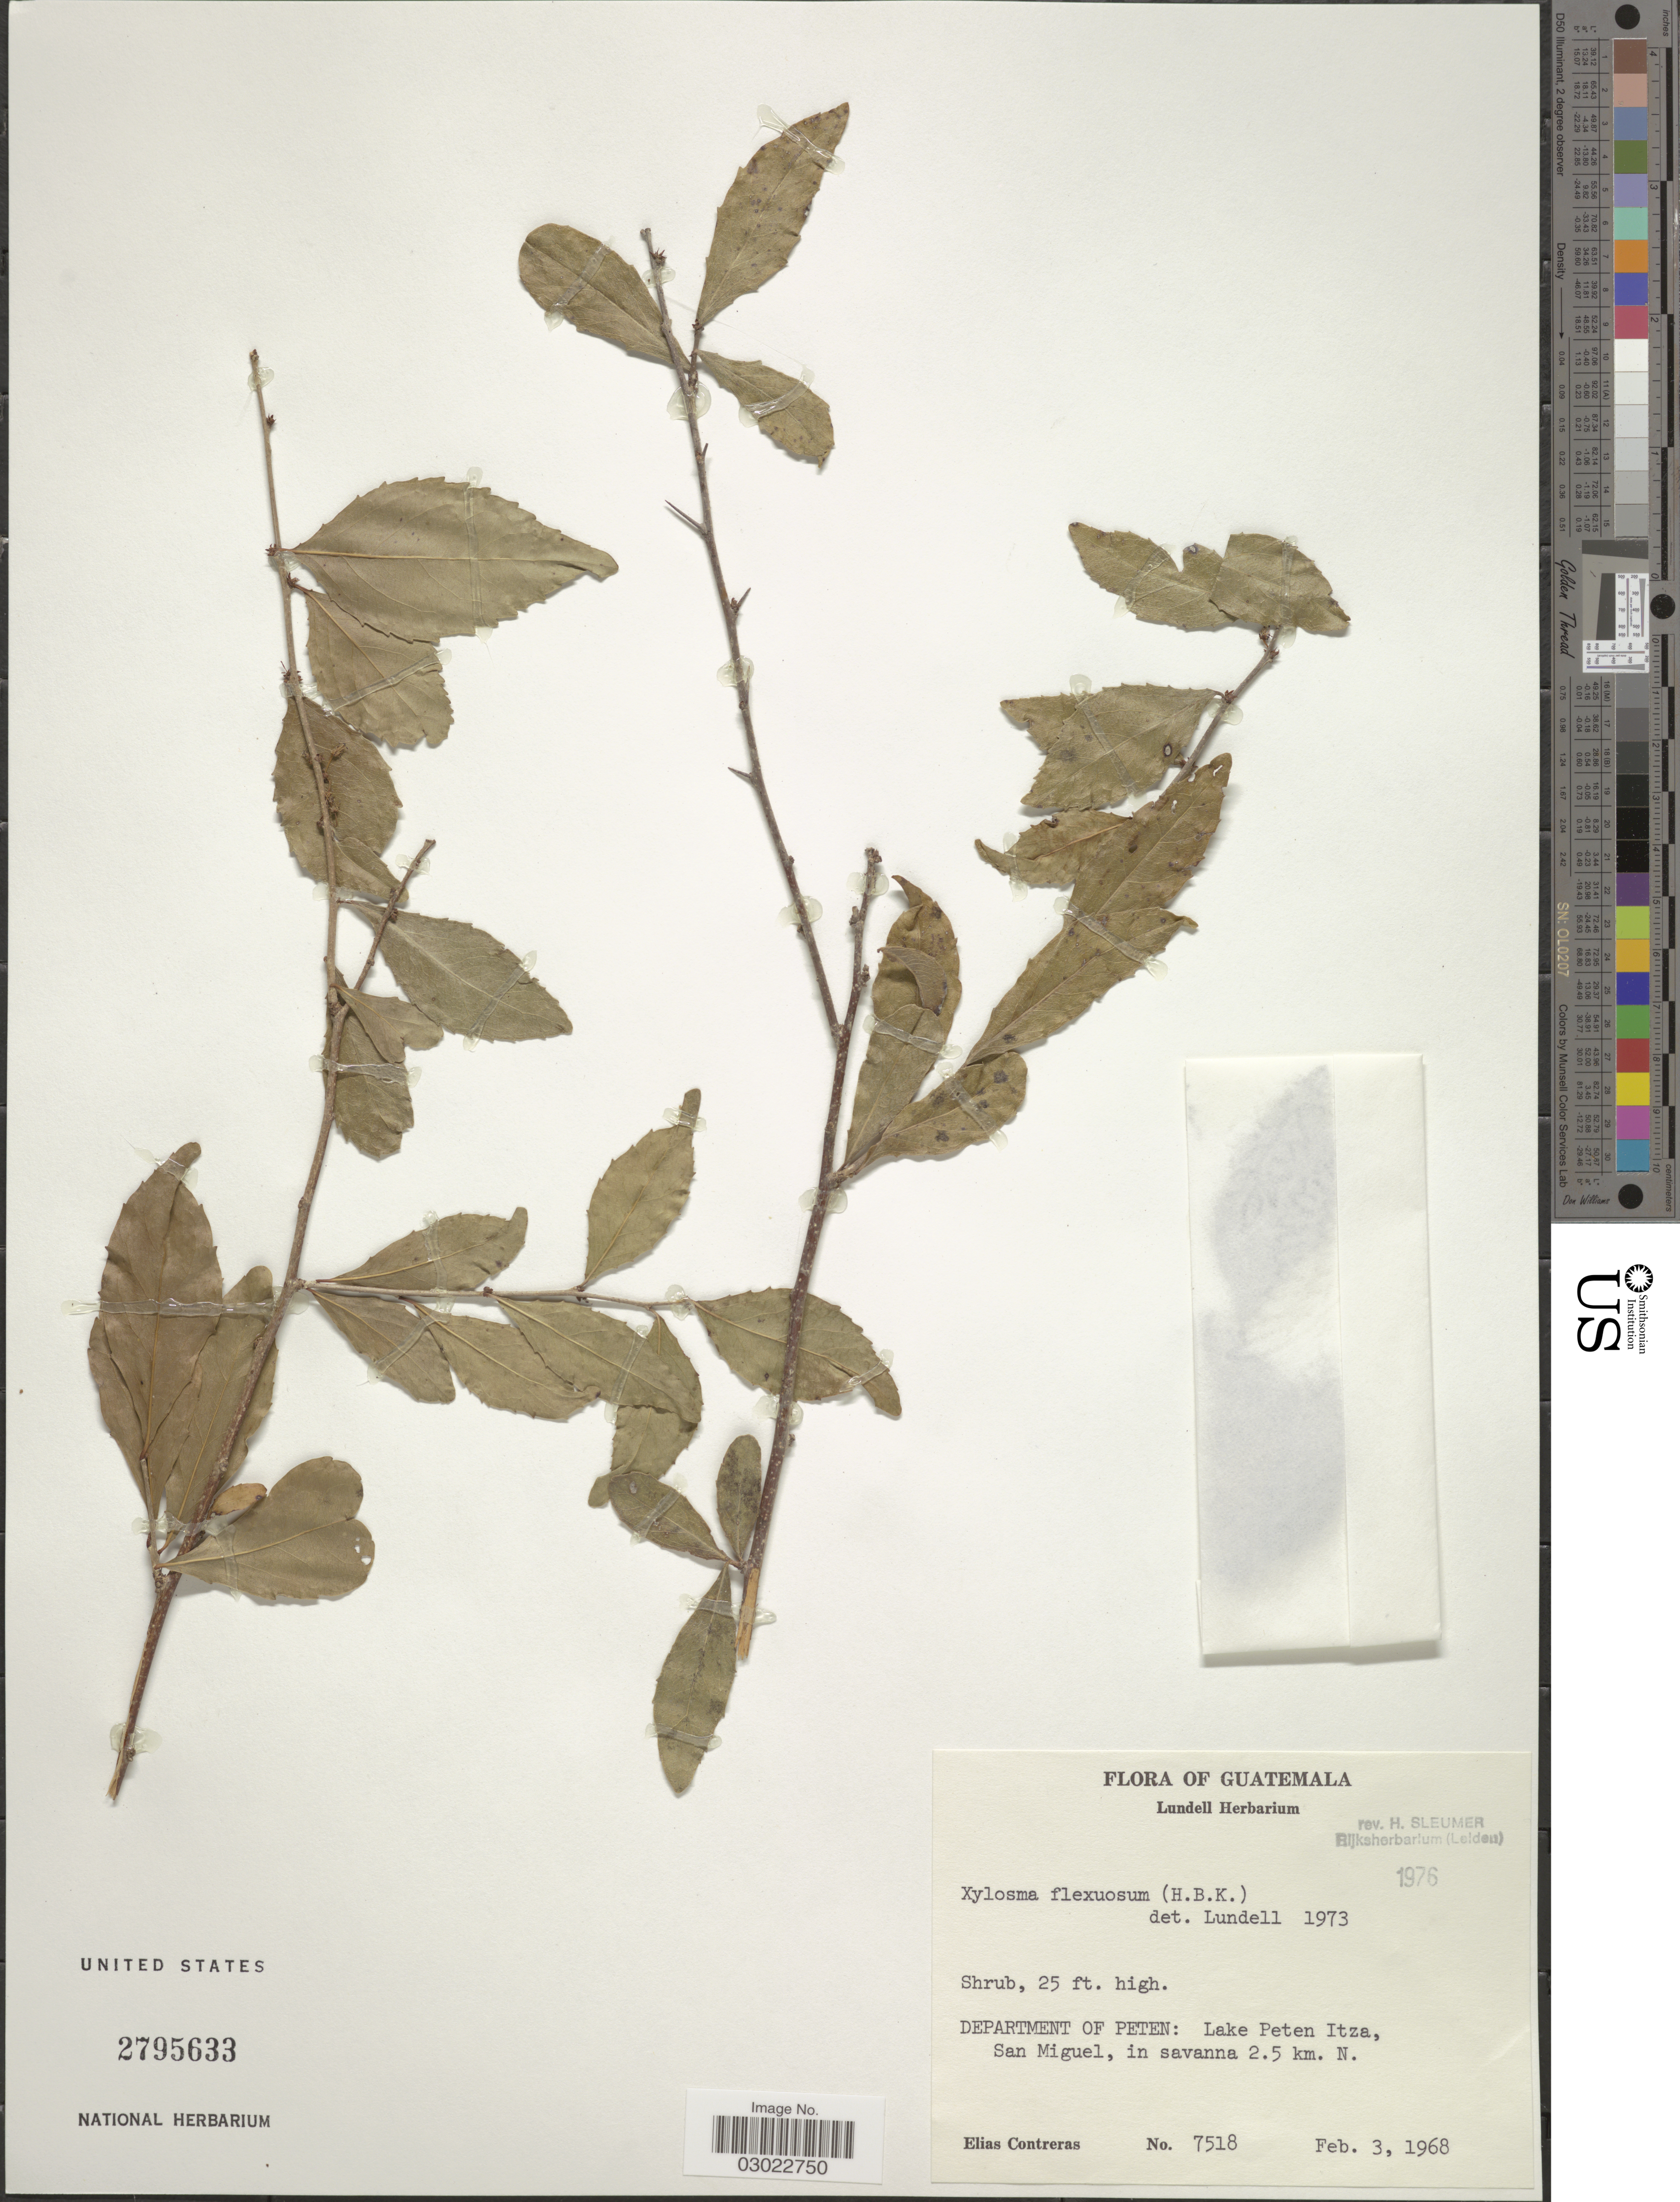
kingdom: Plantae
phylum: Tracheophyta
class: Magnoliopsida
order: Malpighiales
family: Salicaceae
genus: Xylosma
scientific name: Xylosma flexuosa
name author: (Kunth) Hemsl.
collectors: E. Contreras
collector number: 7518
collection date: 1968-02-03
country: Guatemala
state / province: El Petén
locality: Department of Peten: Lake Peten Itza, San Miguel, in savanna 2.5 km. N.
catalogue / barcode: US 2795633